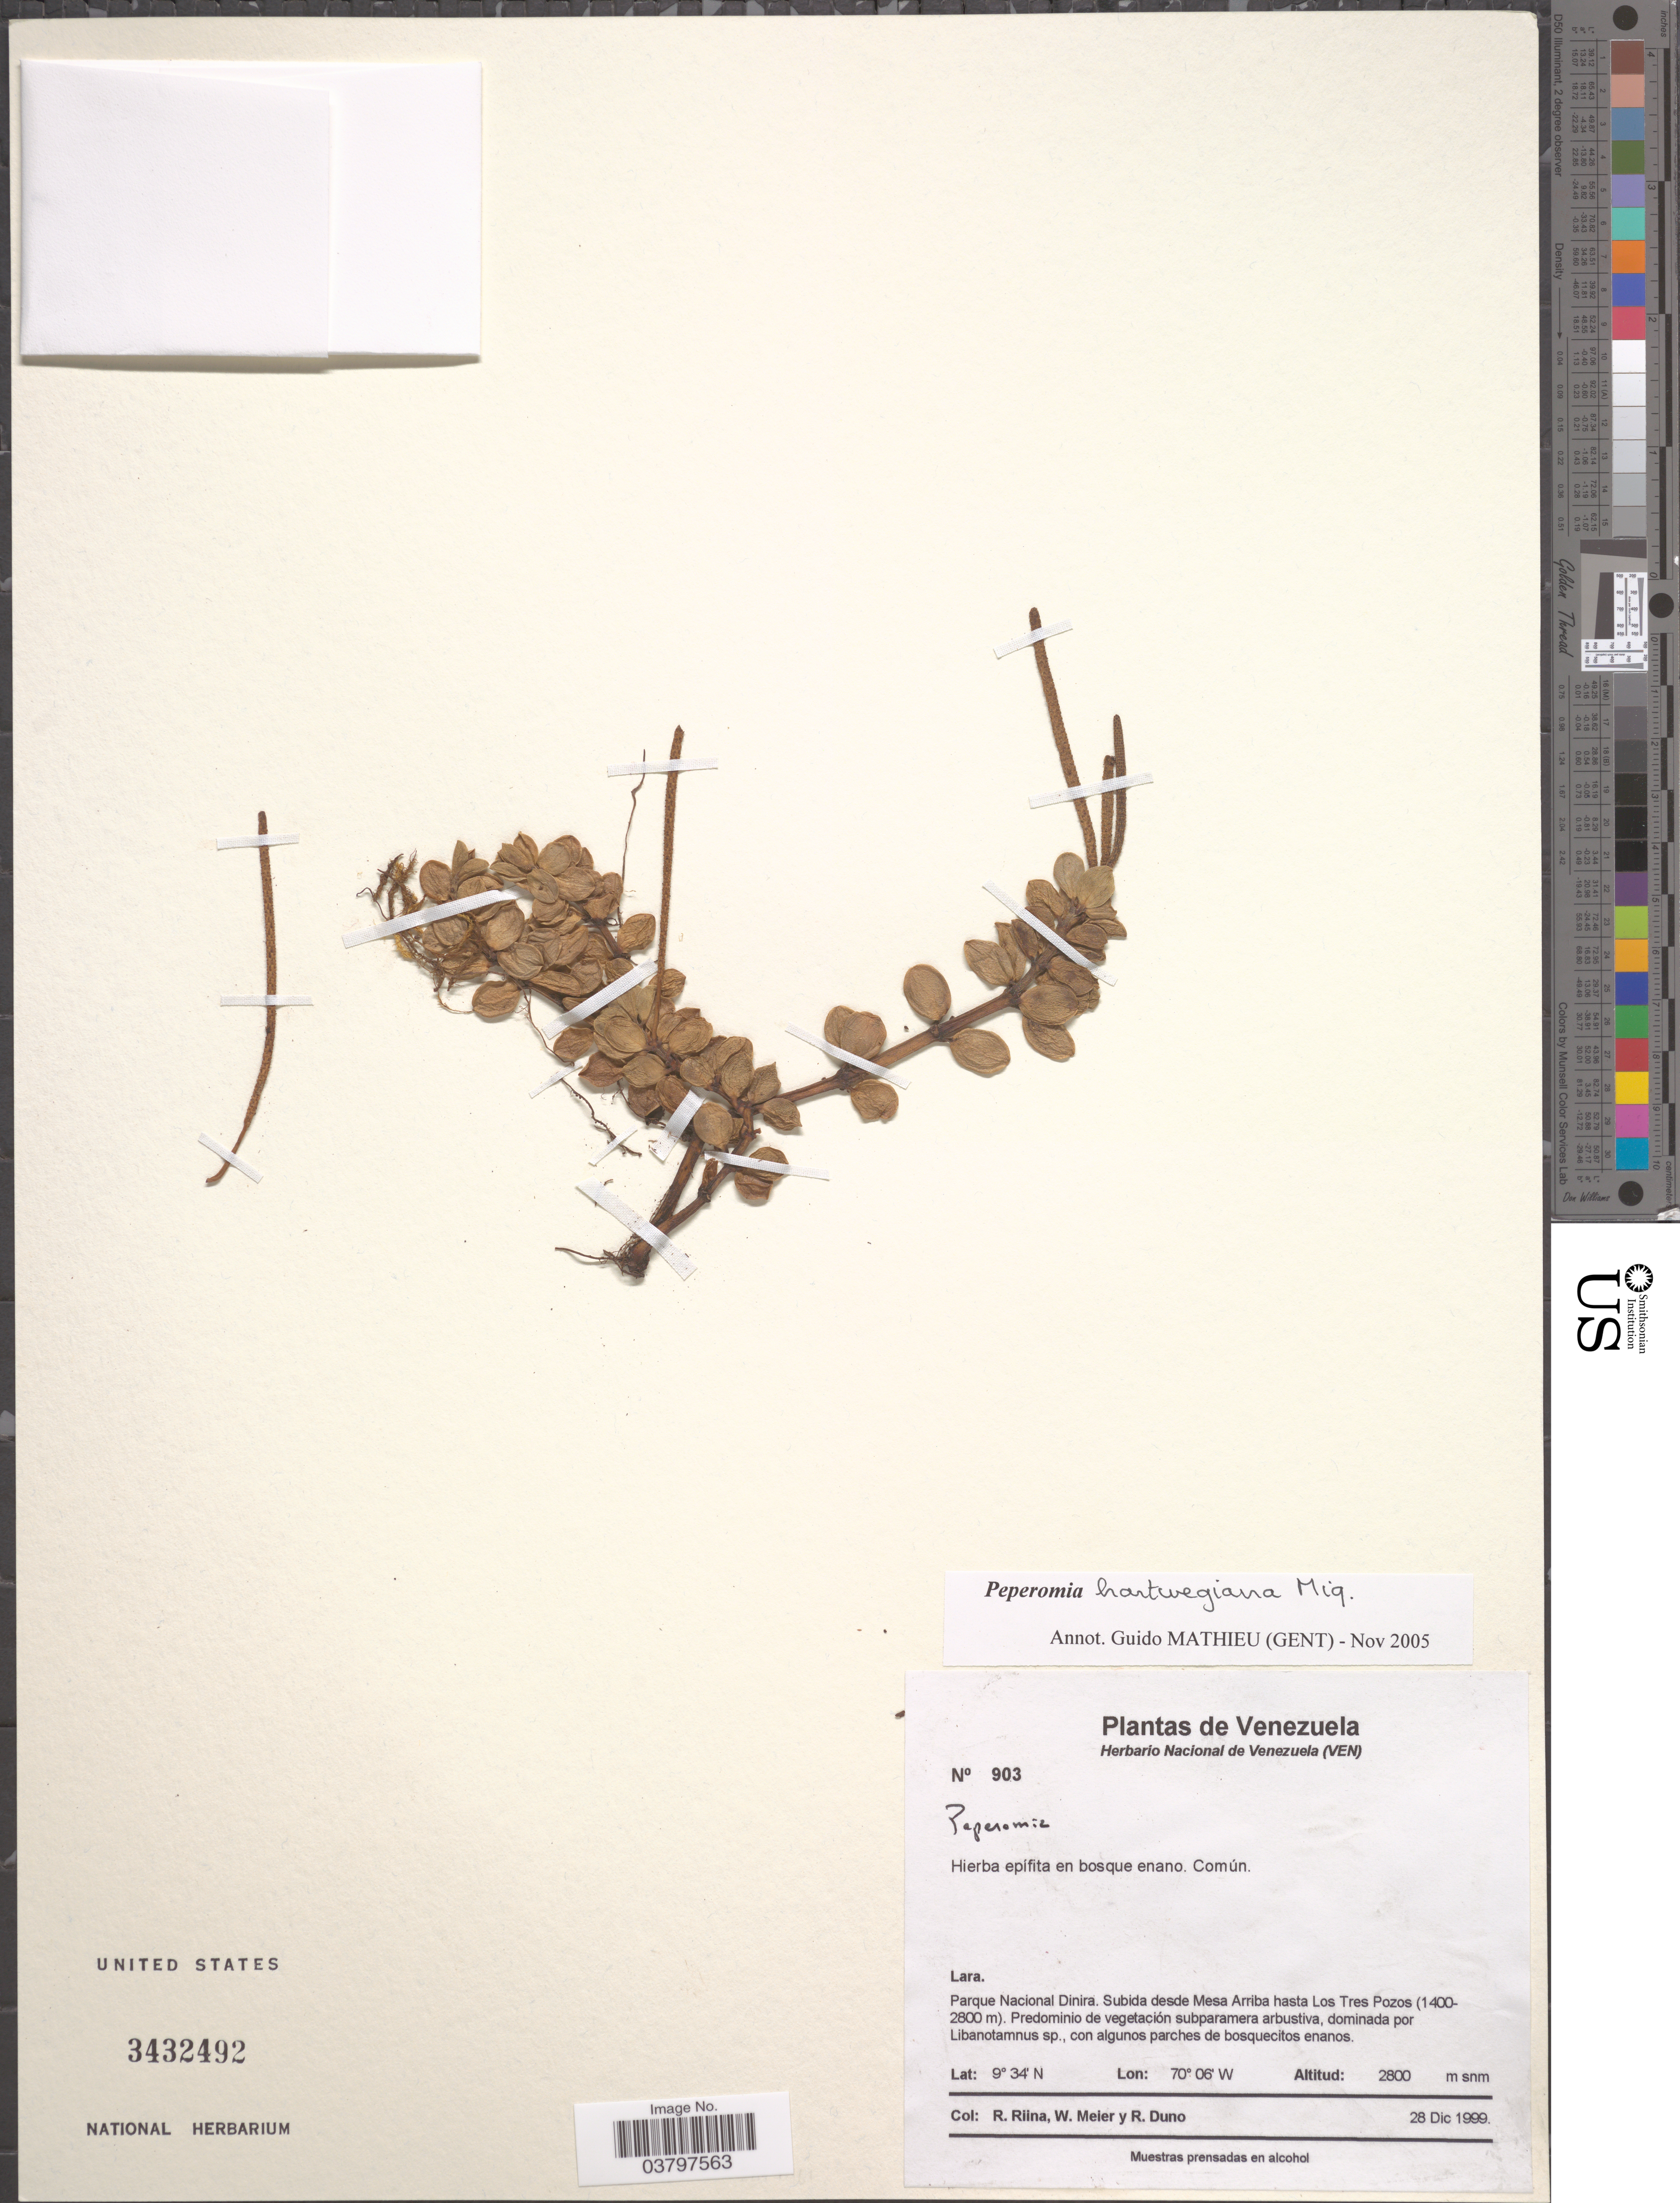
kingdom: Plantae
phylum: Tracheophyta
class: Magnoliopsida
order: Piperales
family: Piperaceae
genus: Peperomia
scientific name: Peperomia hartwegiana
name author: Miq.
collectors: R. Riina, W. Meier & R. Duno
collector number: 903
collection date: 1999-12-28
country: Venezuela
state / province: Lara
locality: Parque Nacional Dinira. Subida desde Mesa Arriba hasta Los Tres Pozos.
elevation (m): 2800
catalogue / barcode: US 3432492